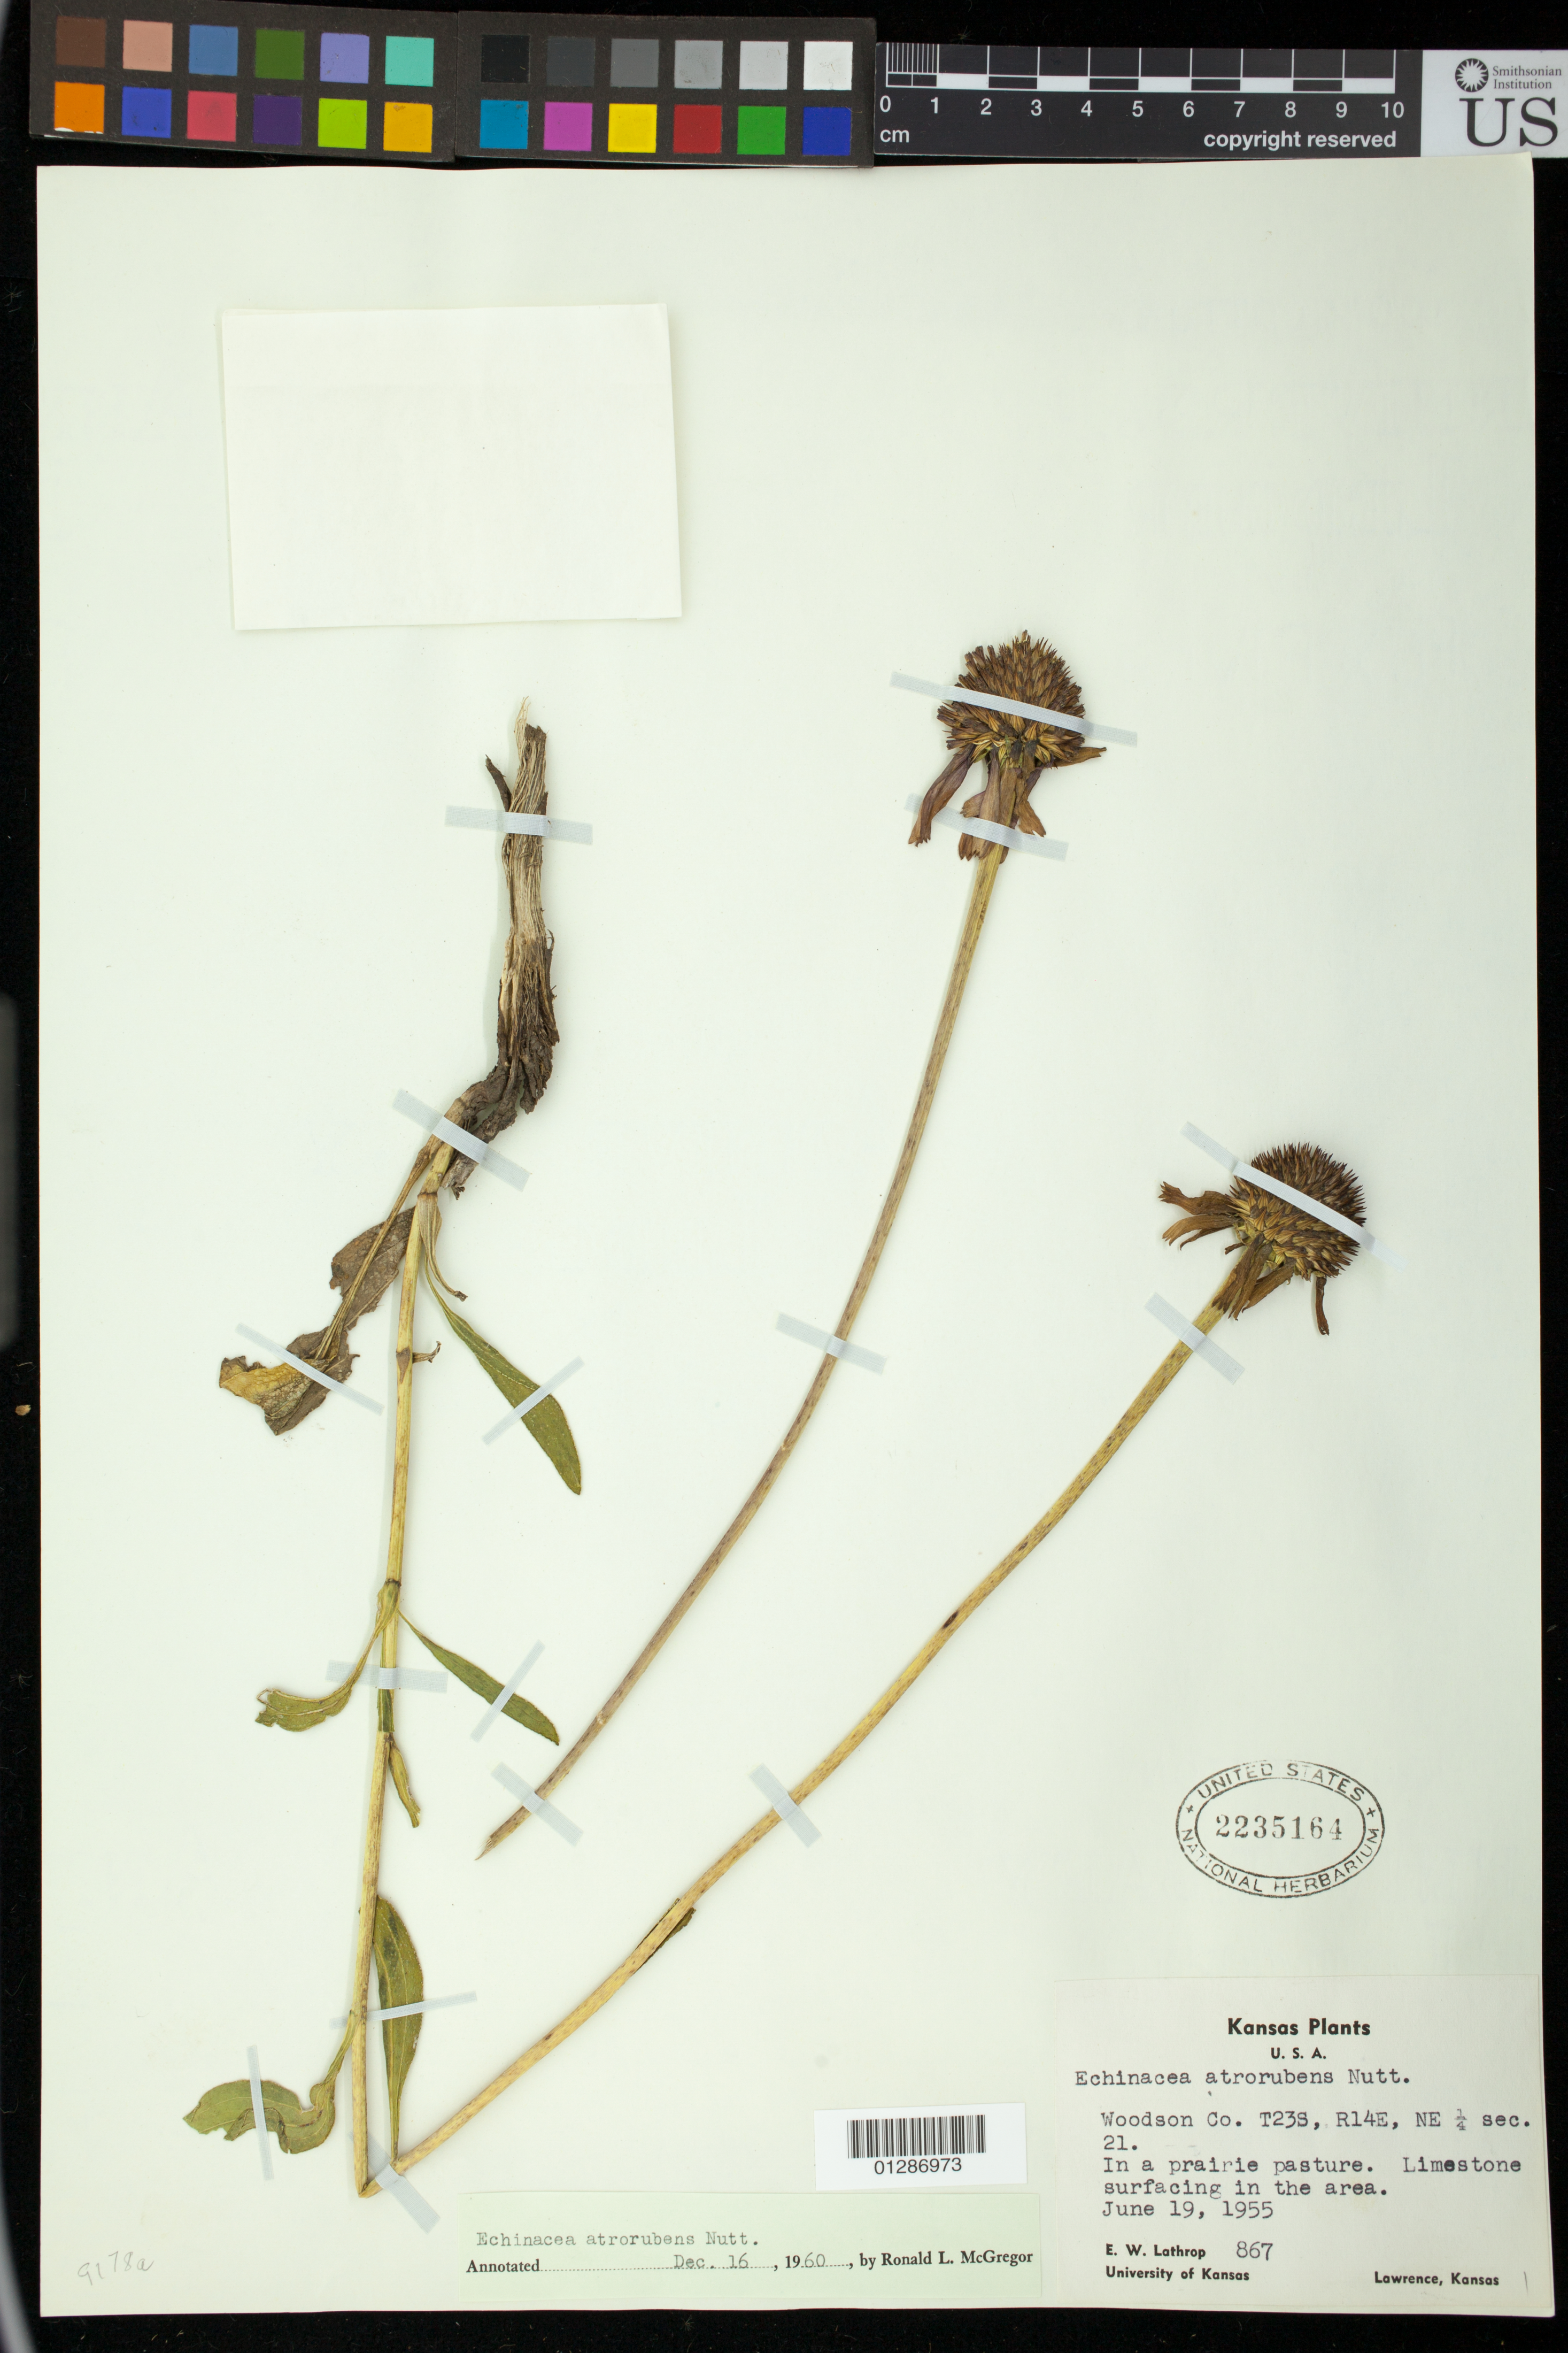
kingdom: Plantae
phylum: Tracheophyta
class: Magnoliopsida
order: Asterales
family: Asteraceae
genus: Echinacea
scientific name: Echinacea atrorubens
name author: (Nutt.) Nutt.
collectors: E. W. Lathrop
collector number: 867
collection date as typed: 19 Jun 1955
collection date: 1955-06-19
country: United States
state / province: Kansas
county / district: Woodson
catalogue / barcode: US 2235164